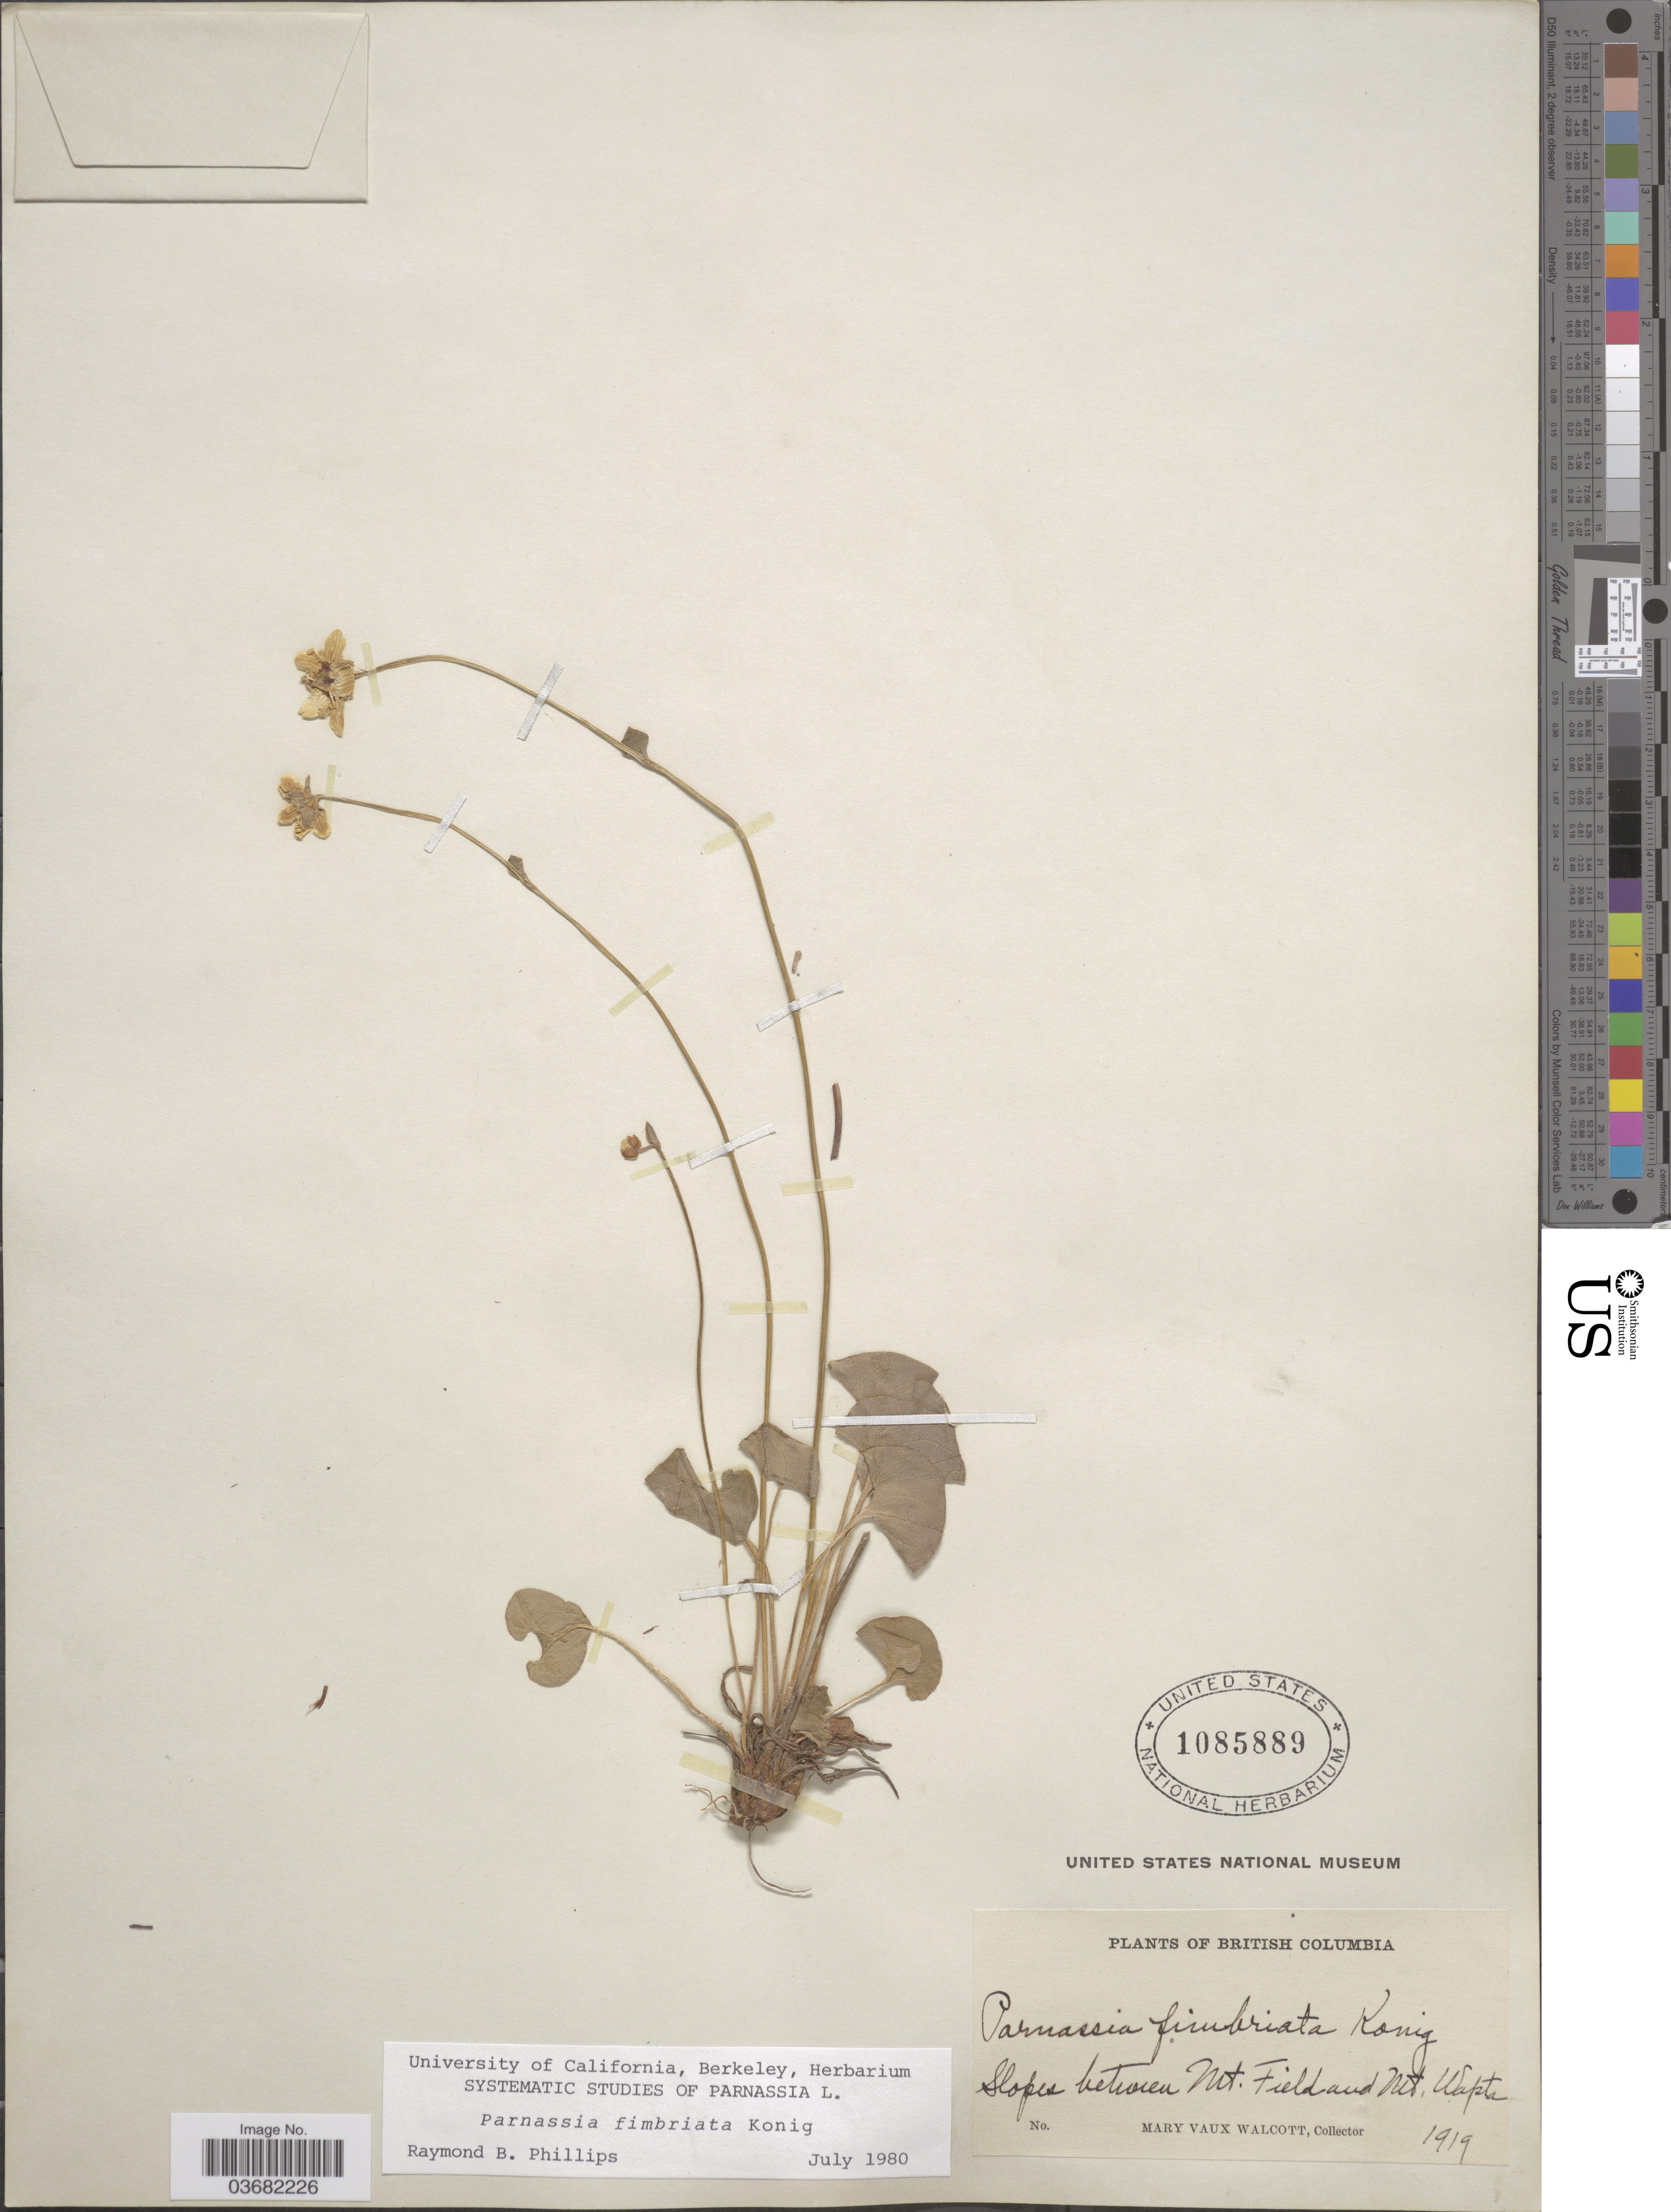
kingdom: Plantae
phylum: Tracheophyta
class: Magnoliopsida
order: Celastrales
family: Parnassiaceae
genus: Parnassia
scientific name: Parnassia fimbriata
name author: K.D. Koenig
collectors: M. Walcott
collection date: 1919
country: Canada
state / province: British Columbia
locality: Slopes between Mt. Field and Mt. Wapta.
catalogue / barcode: US 1085889